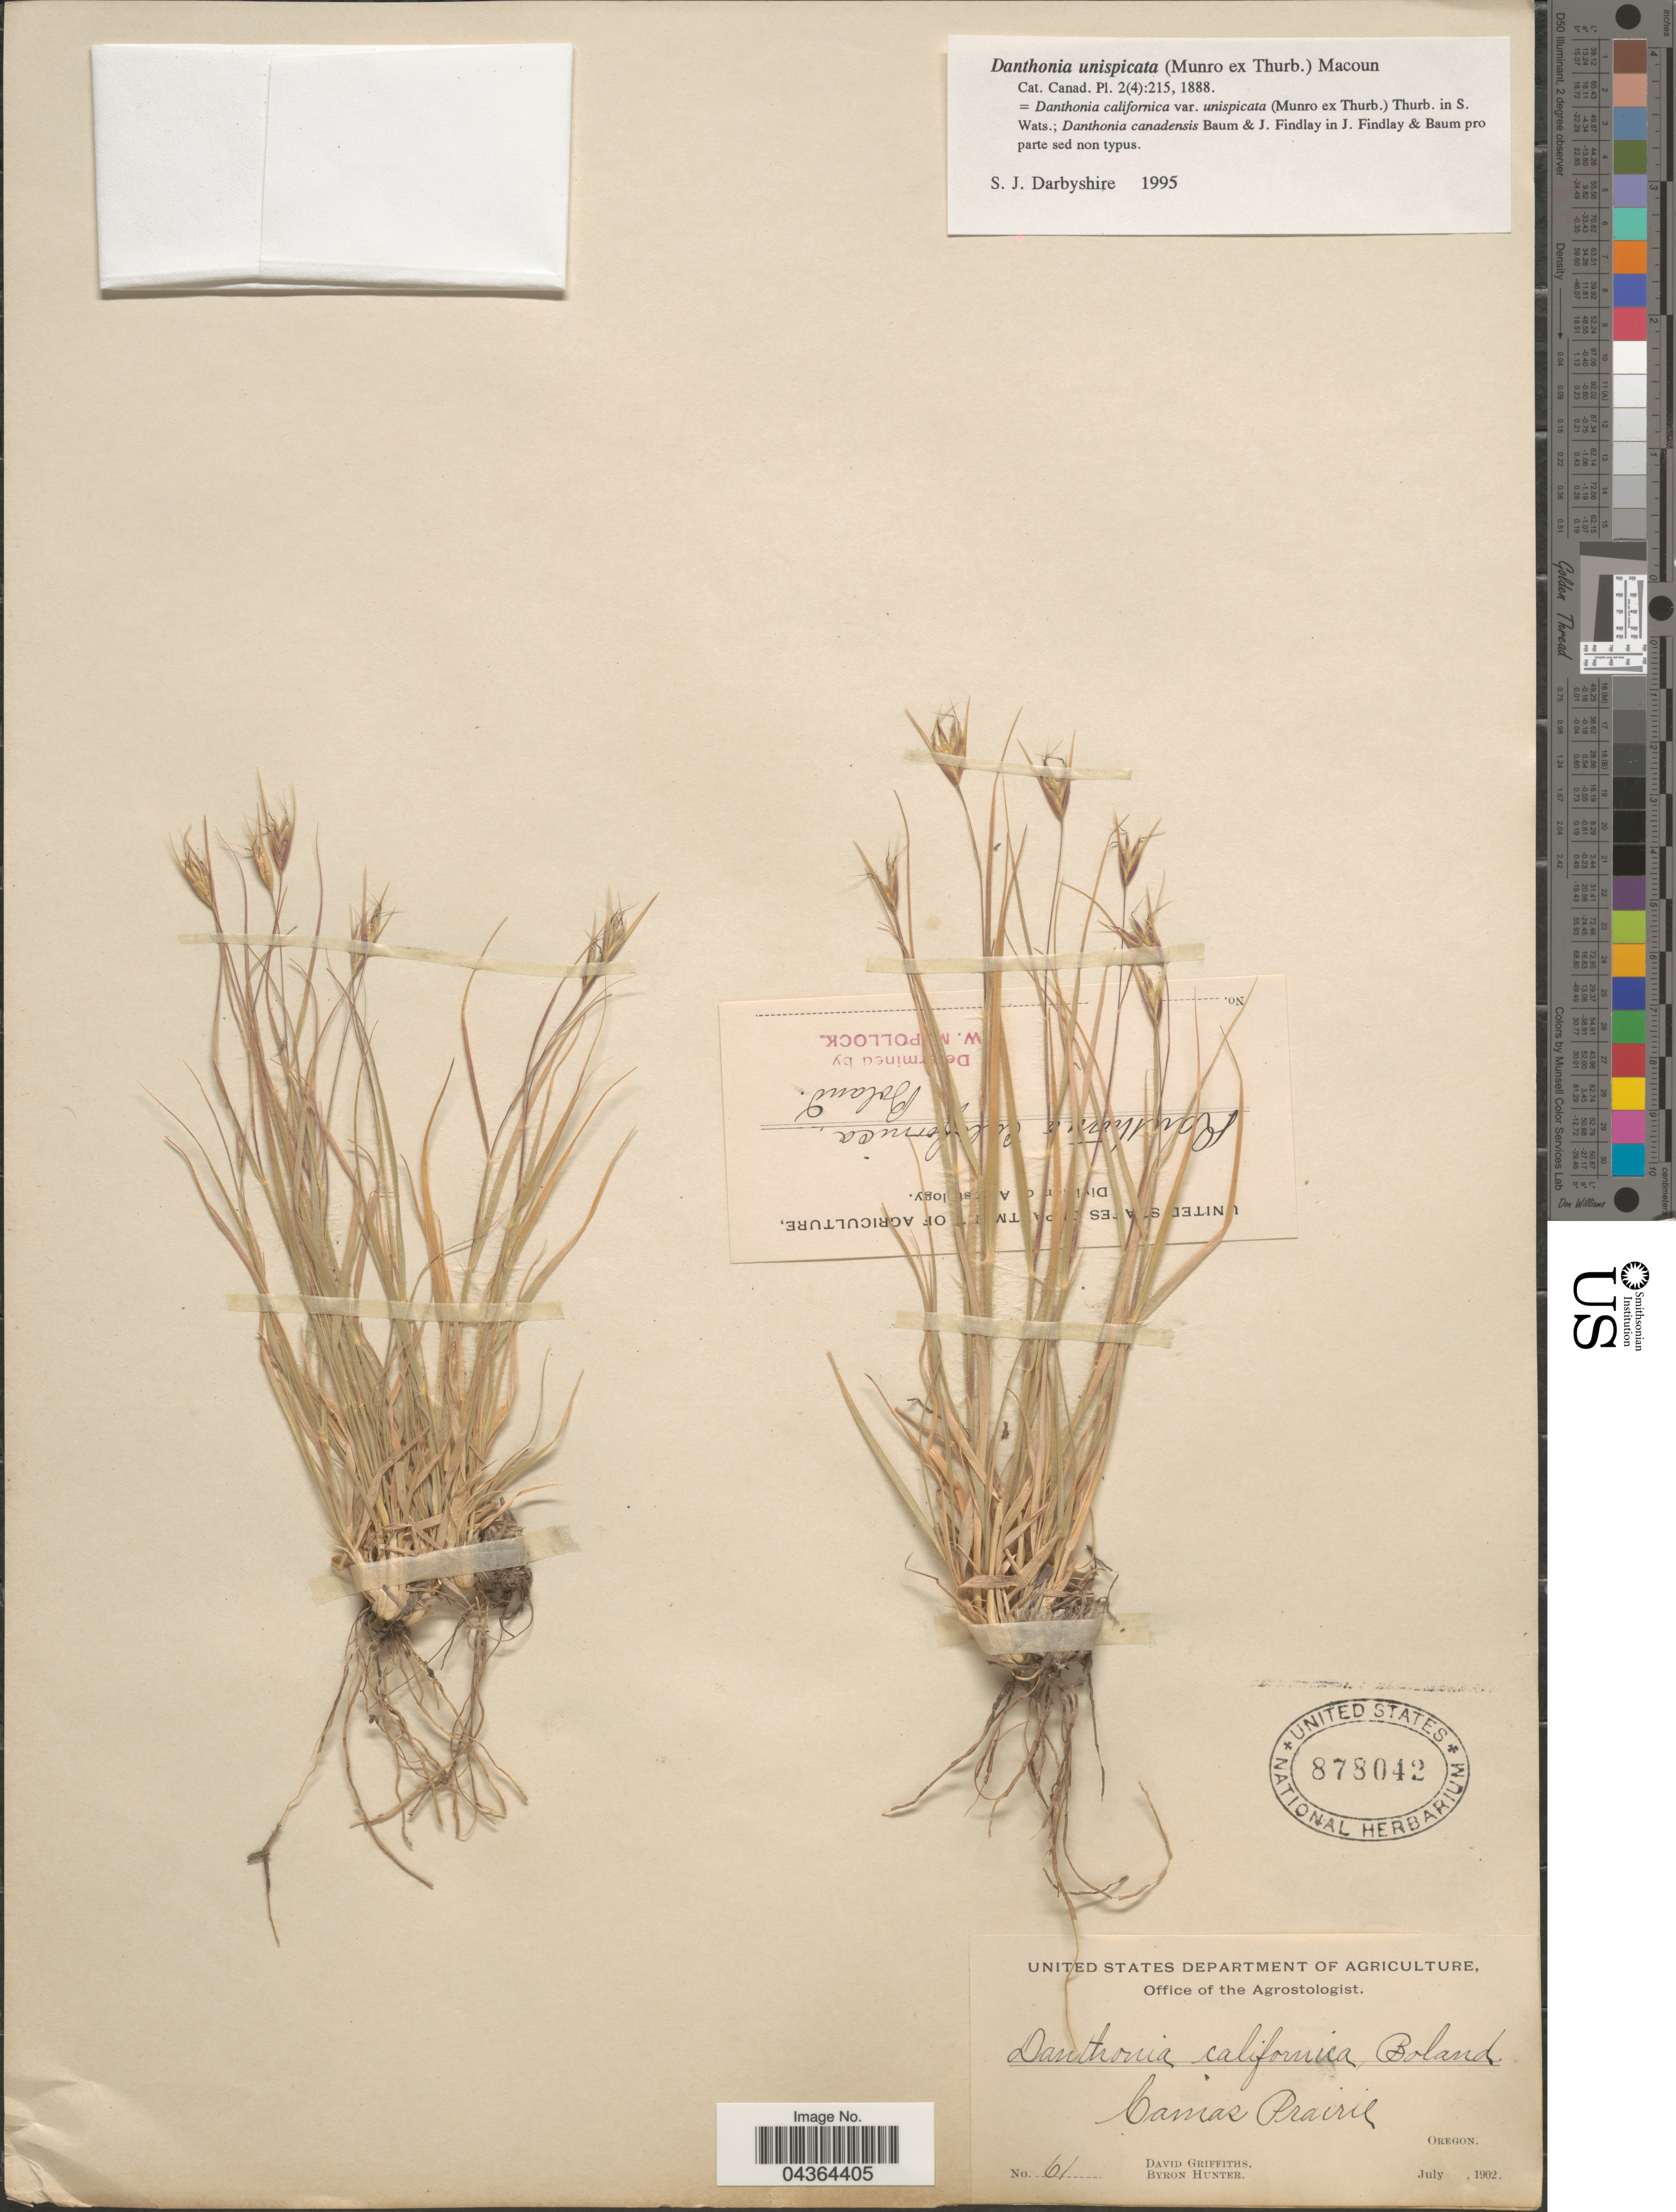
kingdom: Plantae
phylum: Tracheophyta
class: Liliopsida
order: Poales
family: Poaceae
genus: Danthonia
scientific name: Danthonia unispicata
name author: (Thurb.) Munro ex Macoun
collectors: D. Griffiths & B. Hunter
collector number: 61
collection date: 1902-07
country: United States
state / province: Oregon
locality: Camas Prairie.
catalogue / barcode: US 878042